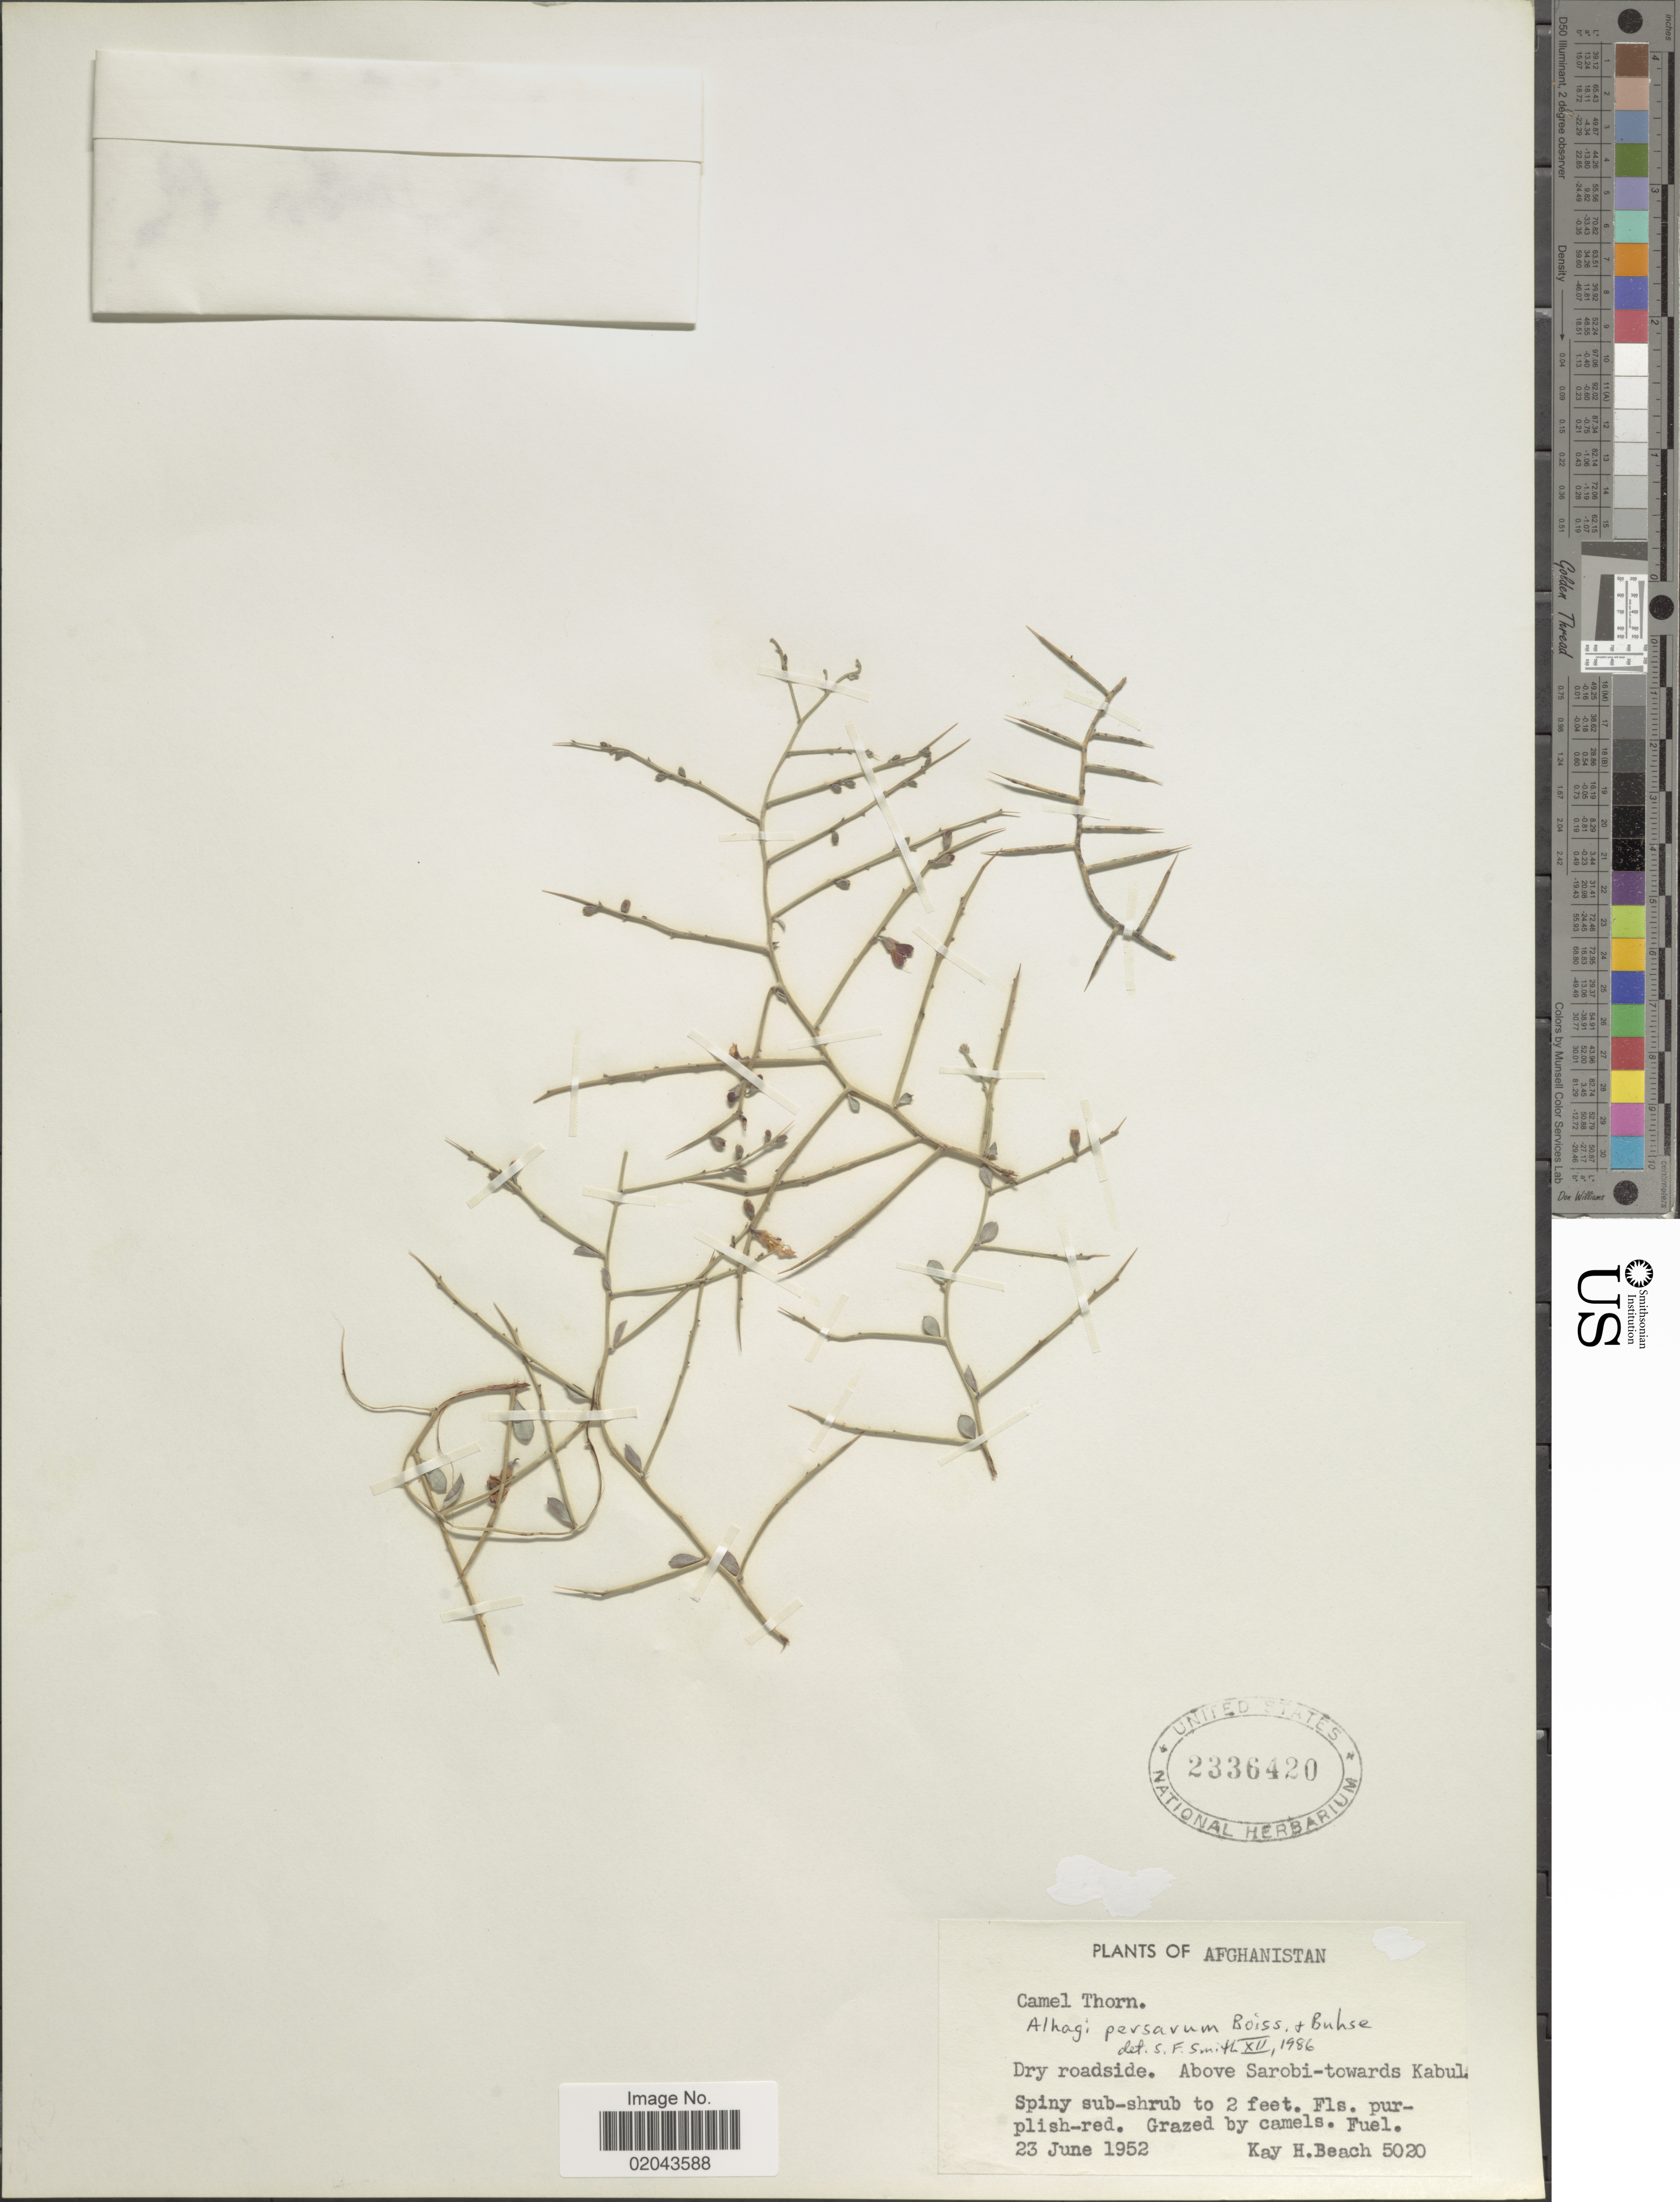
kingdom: Plantae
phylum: Tracheophyta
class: Magnoliopsida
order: Fabales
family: Fabaceae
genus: Alhagi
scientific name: Alhagi persarum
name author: Boiss. & Buhse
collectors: K. H. Beach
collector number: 5020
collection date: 1952-06-23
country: Afghanistan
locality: Dry roadside, above Sarobi-towards Kabula.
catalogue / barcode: US 2336420